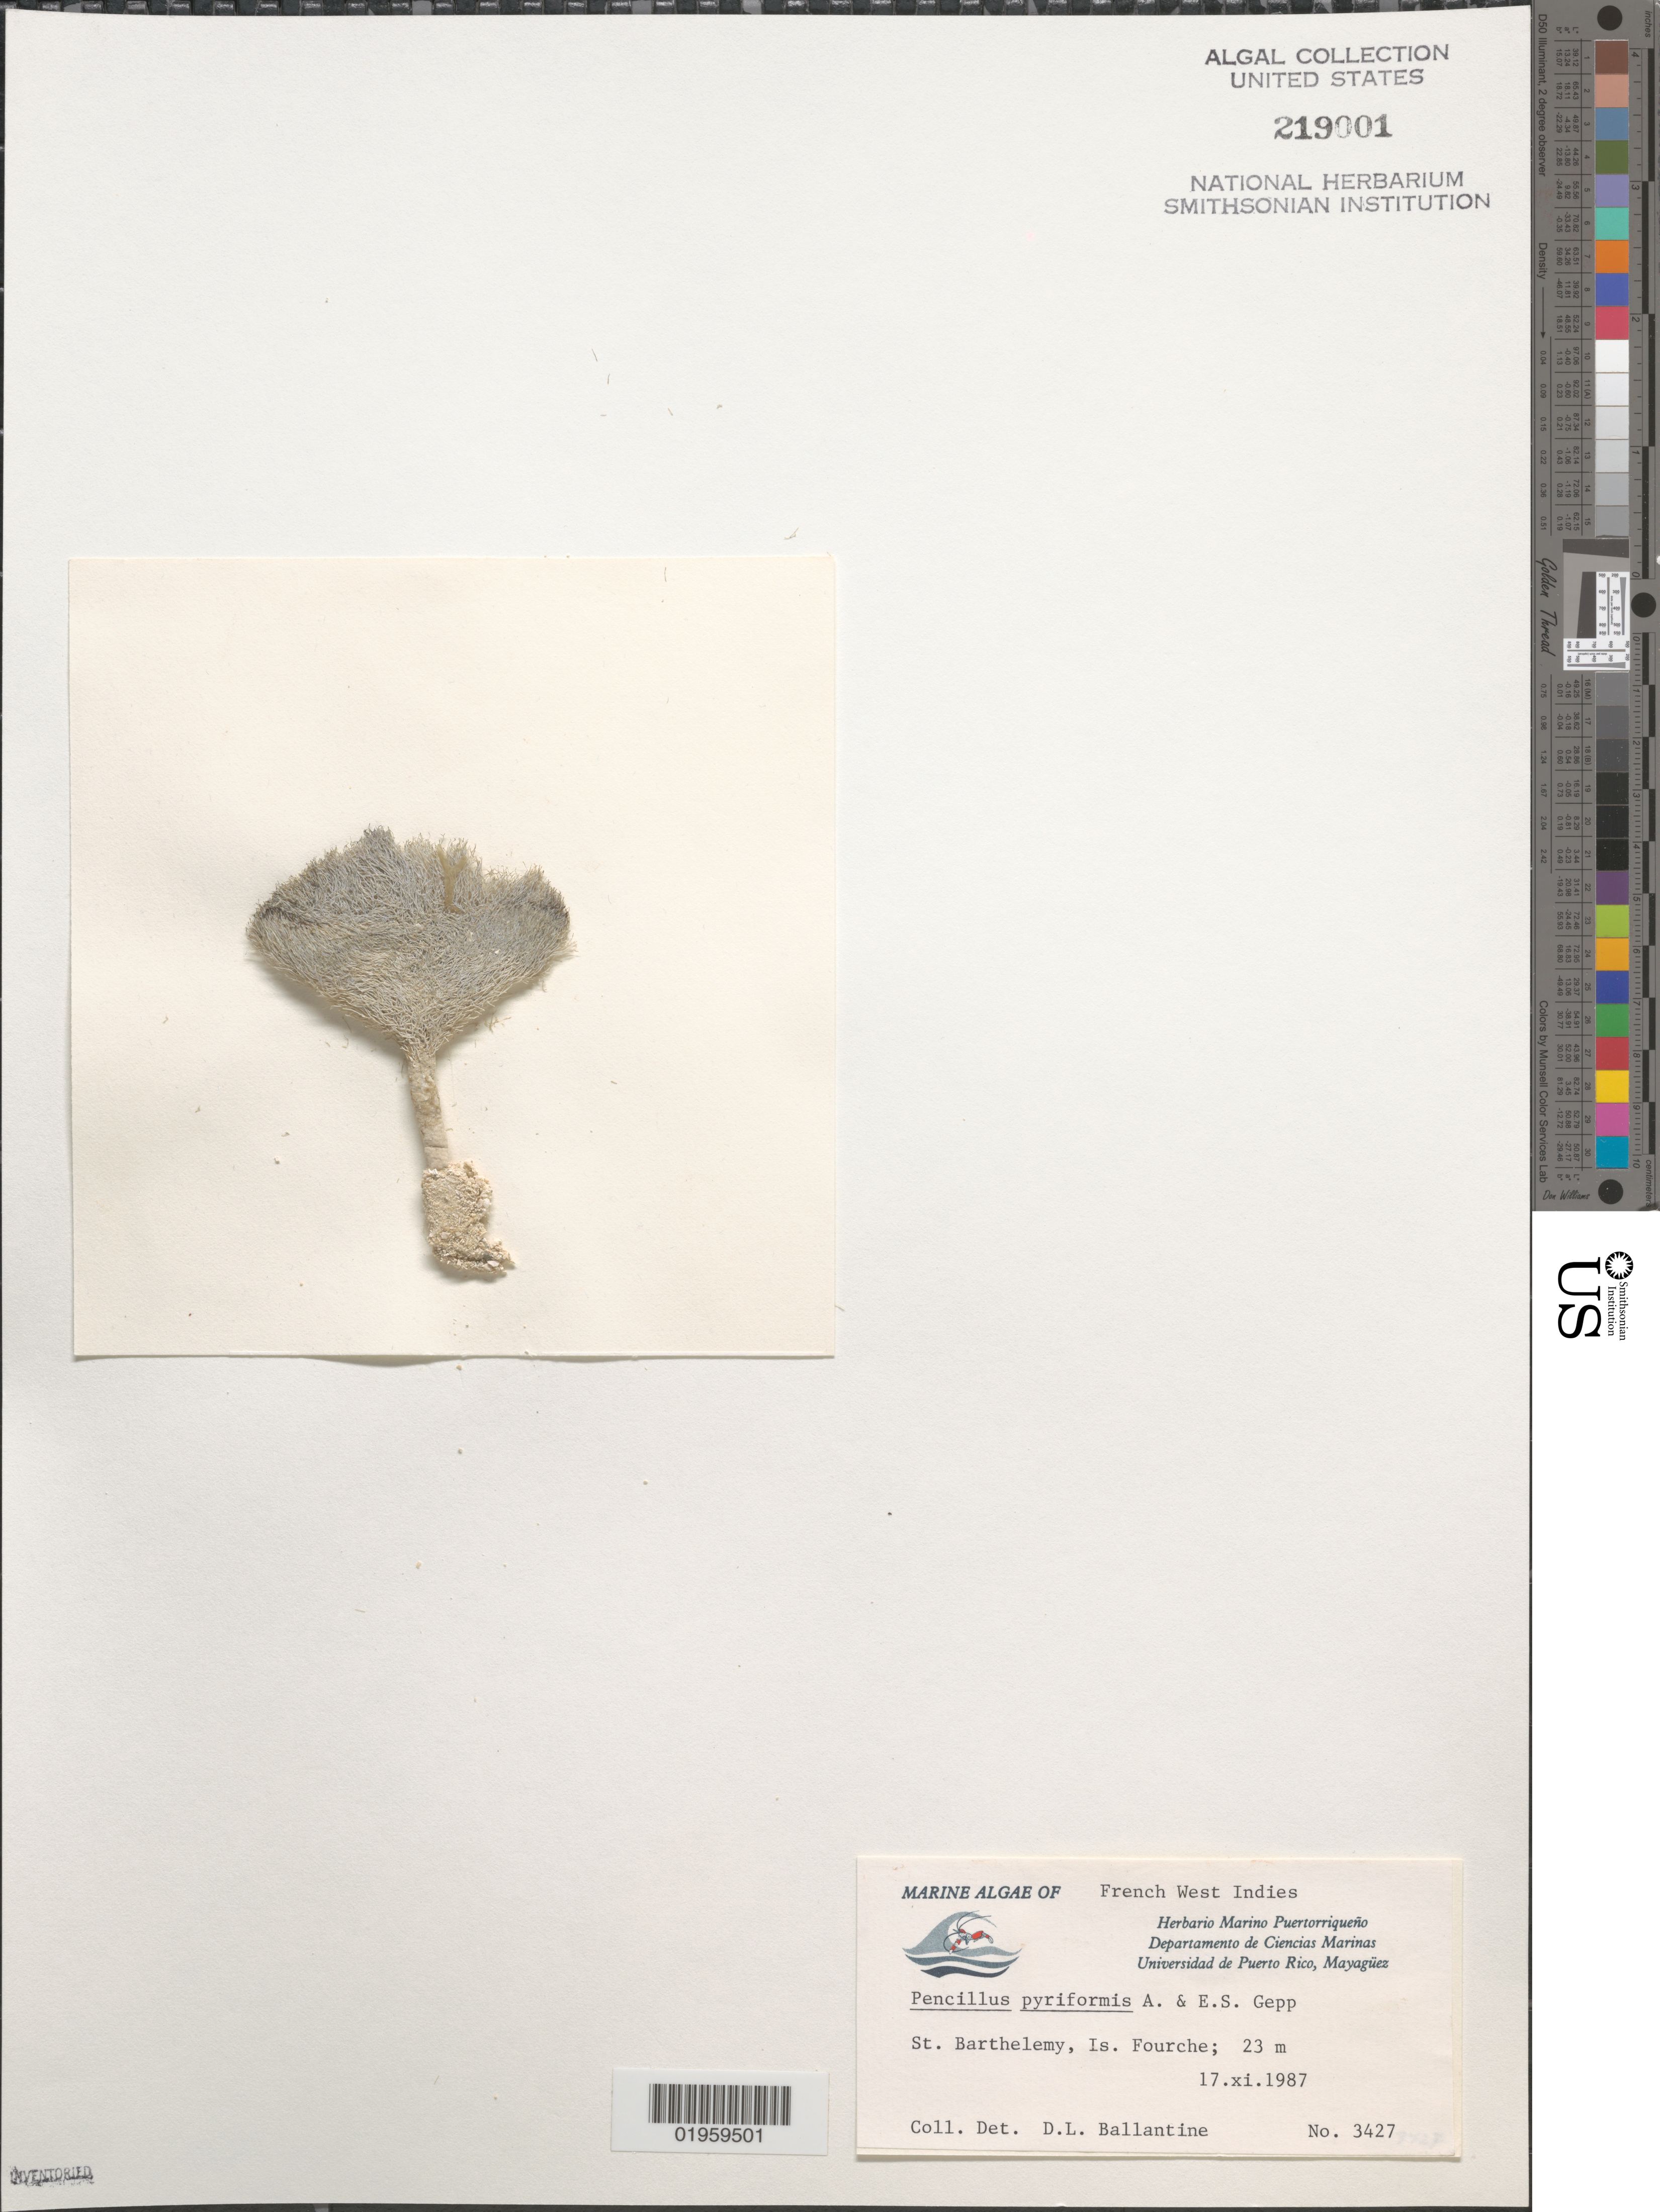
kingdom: Plantae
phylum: Chlorophyta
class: Ulvophyceae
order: Bryopsidales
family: Udoteaceae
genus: Penicillus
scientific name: Penicillus pyriformis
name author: A. Gepp & E. Gepp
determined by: Ballantine, D. L.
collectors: D.L. Ballantine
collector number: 3427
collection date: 1987-11-17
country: Saint Barthélemy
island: Ile Fourche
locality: St. Barthelemy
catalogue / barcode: US 219001